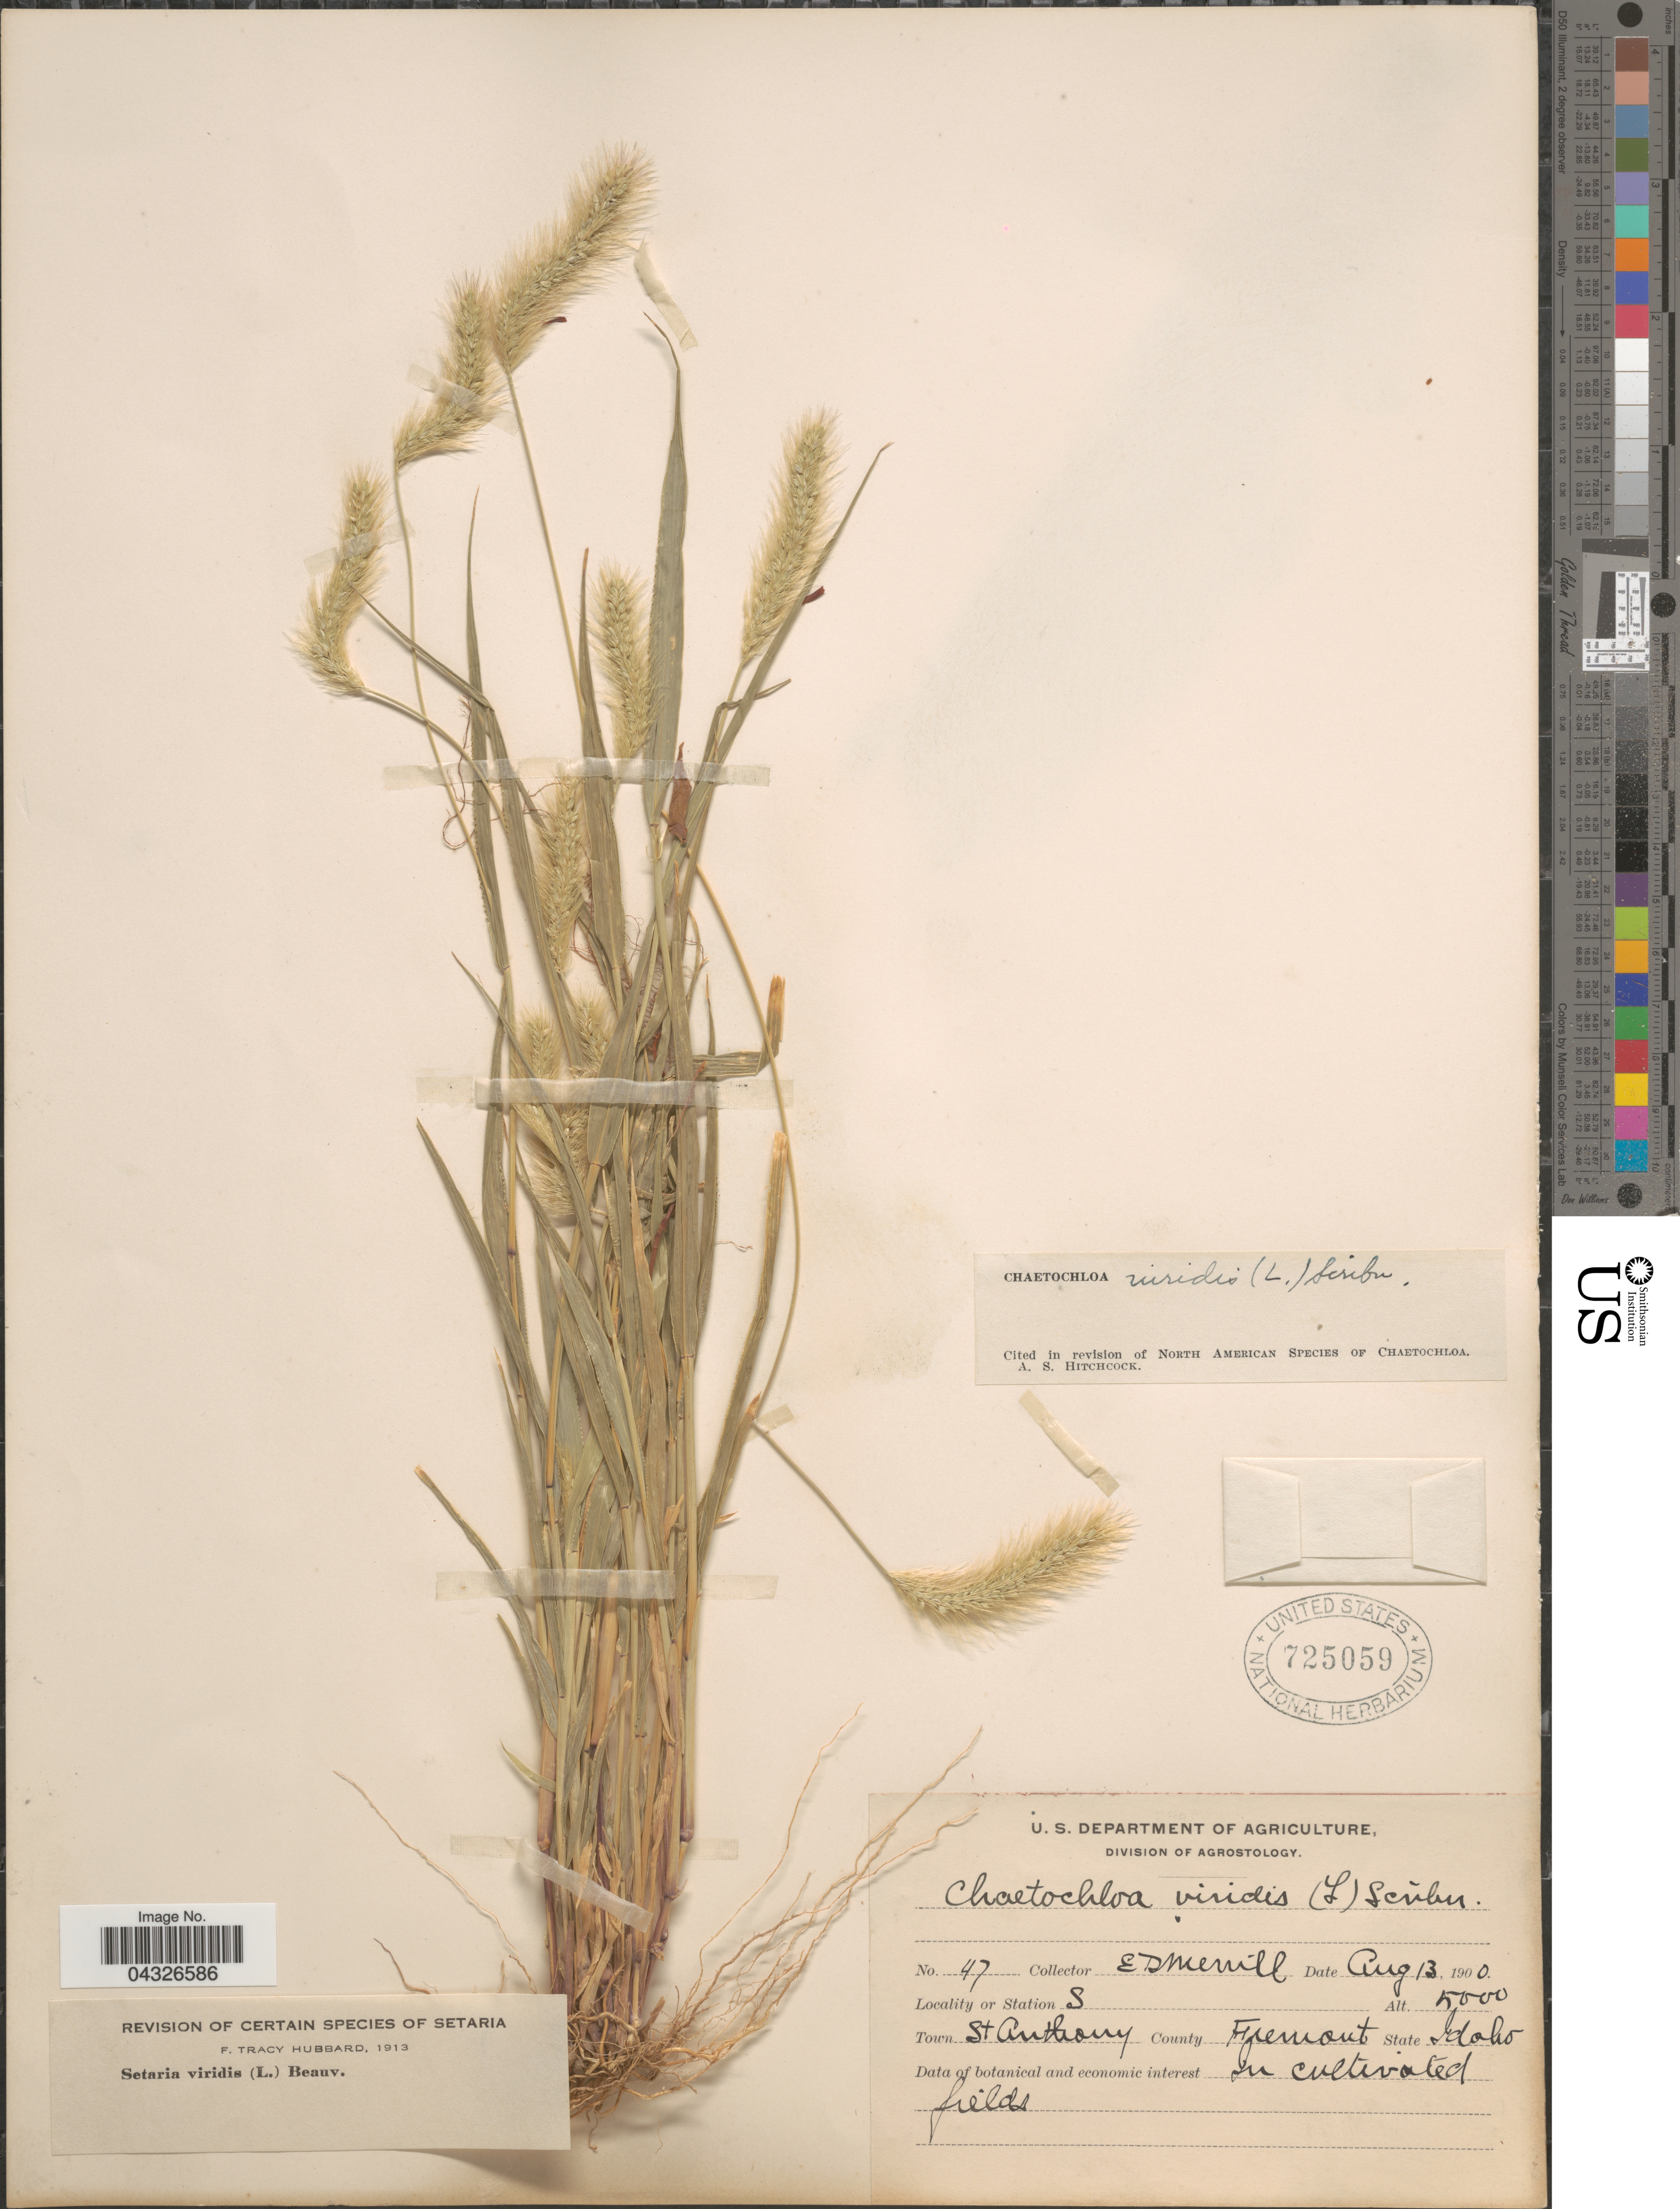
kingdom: Plantae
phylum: Tracheophyta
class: Liliopsida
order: Poales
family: Poaceae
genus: Setaria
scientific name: Setaria viridis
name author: (L.) P. Beauv.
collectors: E. D. Merrill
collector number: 47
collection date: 1900-08-13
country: United States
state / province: Idaho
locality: Town St Anthony County Fremont. In cultivated fields.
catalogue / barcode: US 725059